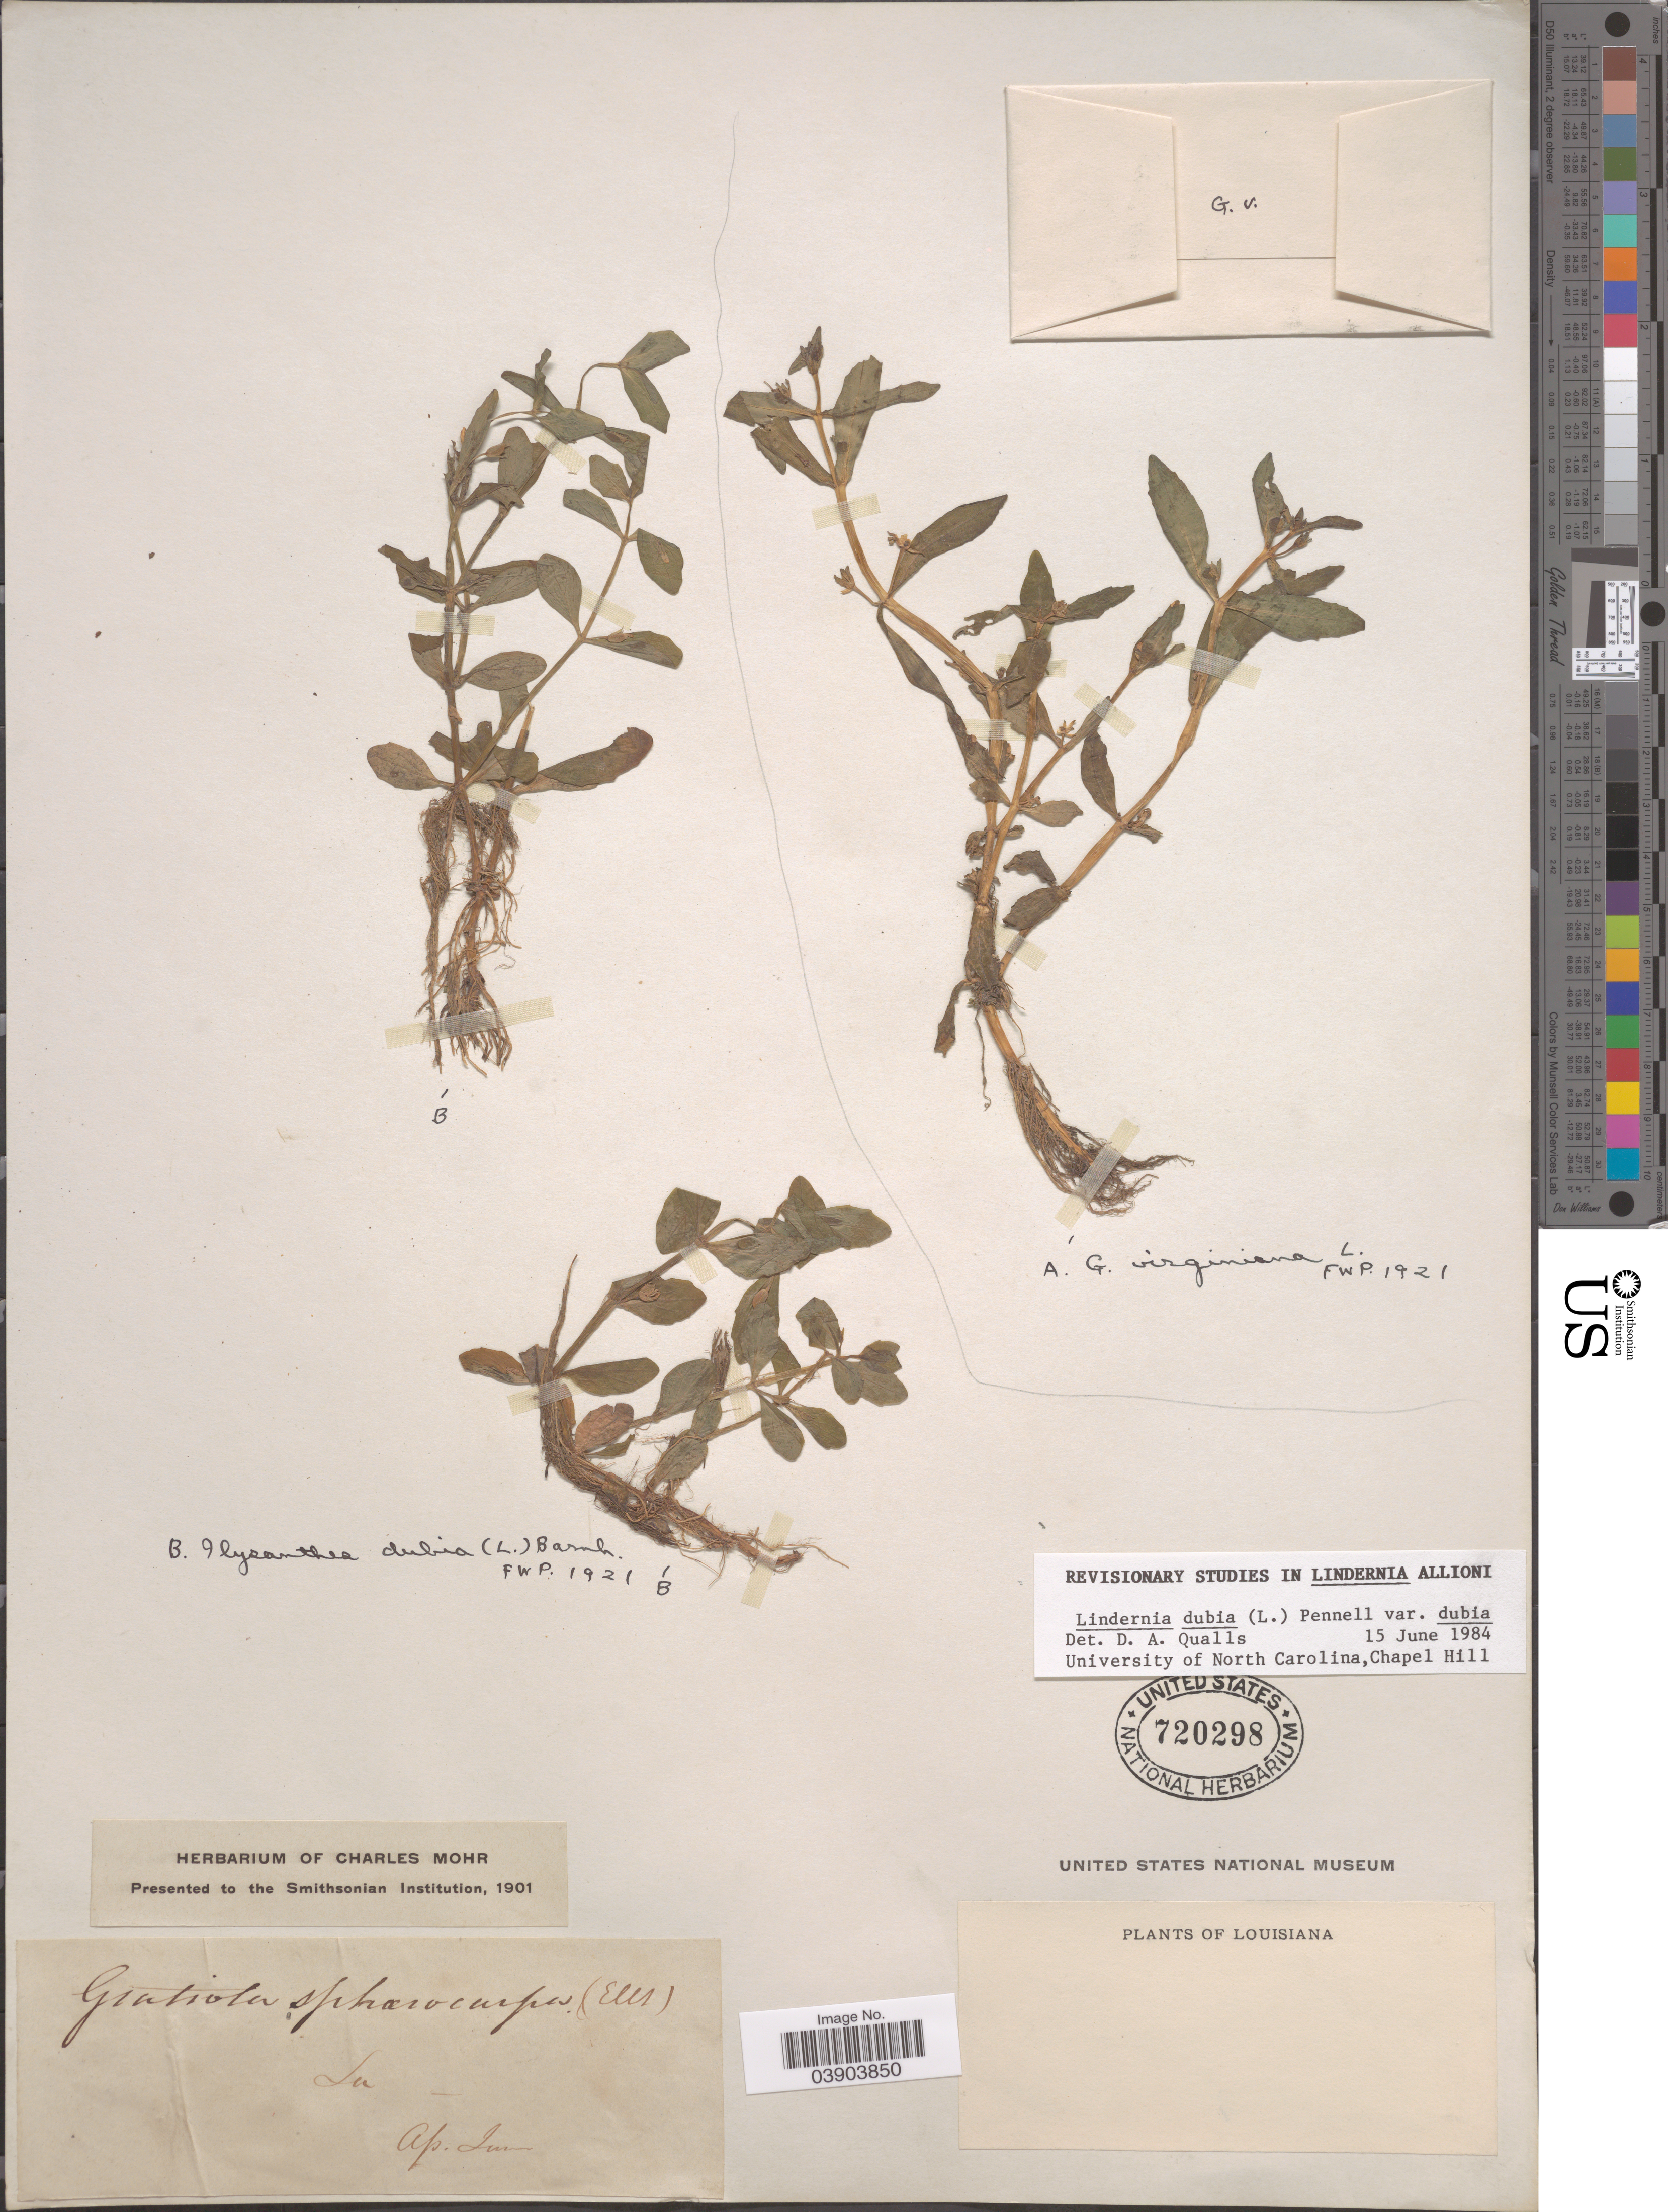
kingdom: Plantae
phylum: Tracheophyta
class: Magnoliopsida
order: Lamiales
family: Linderniaceae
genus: Lindernia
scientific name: Lindernia dubia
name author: (L.) Pennell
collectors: ex herb. Charles Mohr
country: United States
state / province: Louisiana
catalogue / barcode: US 720298